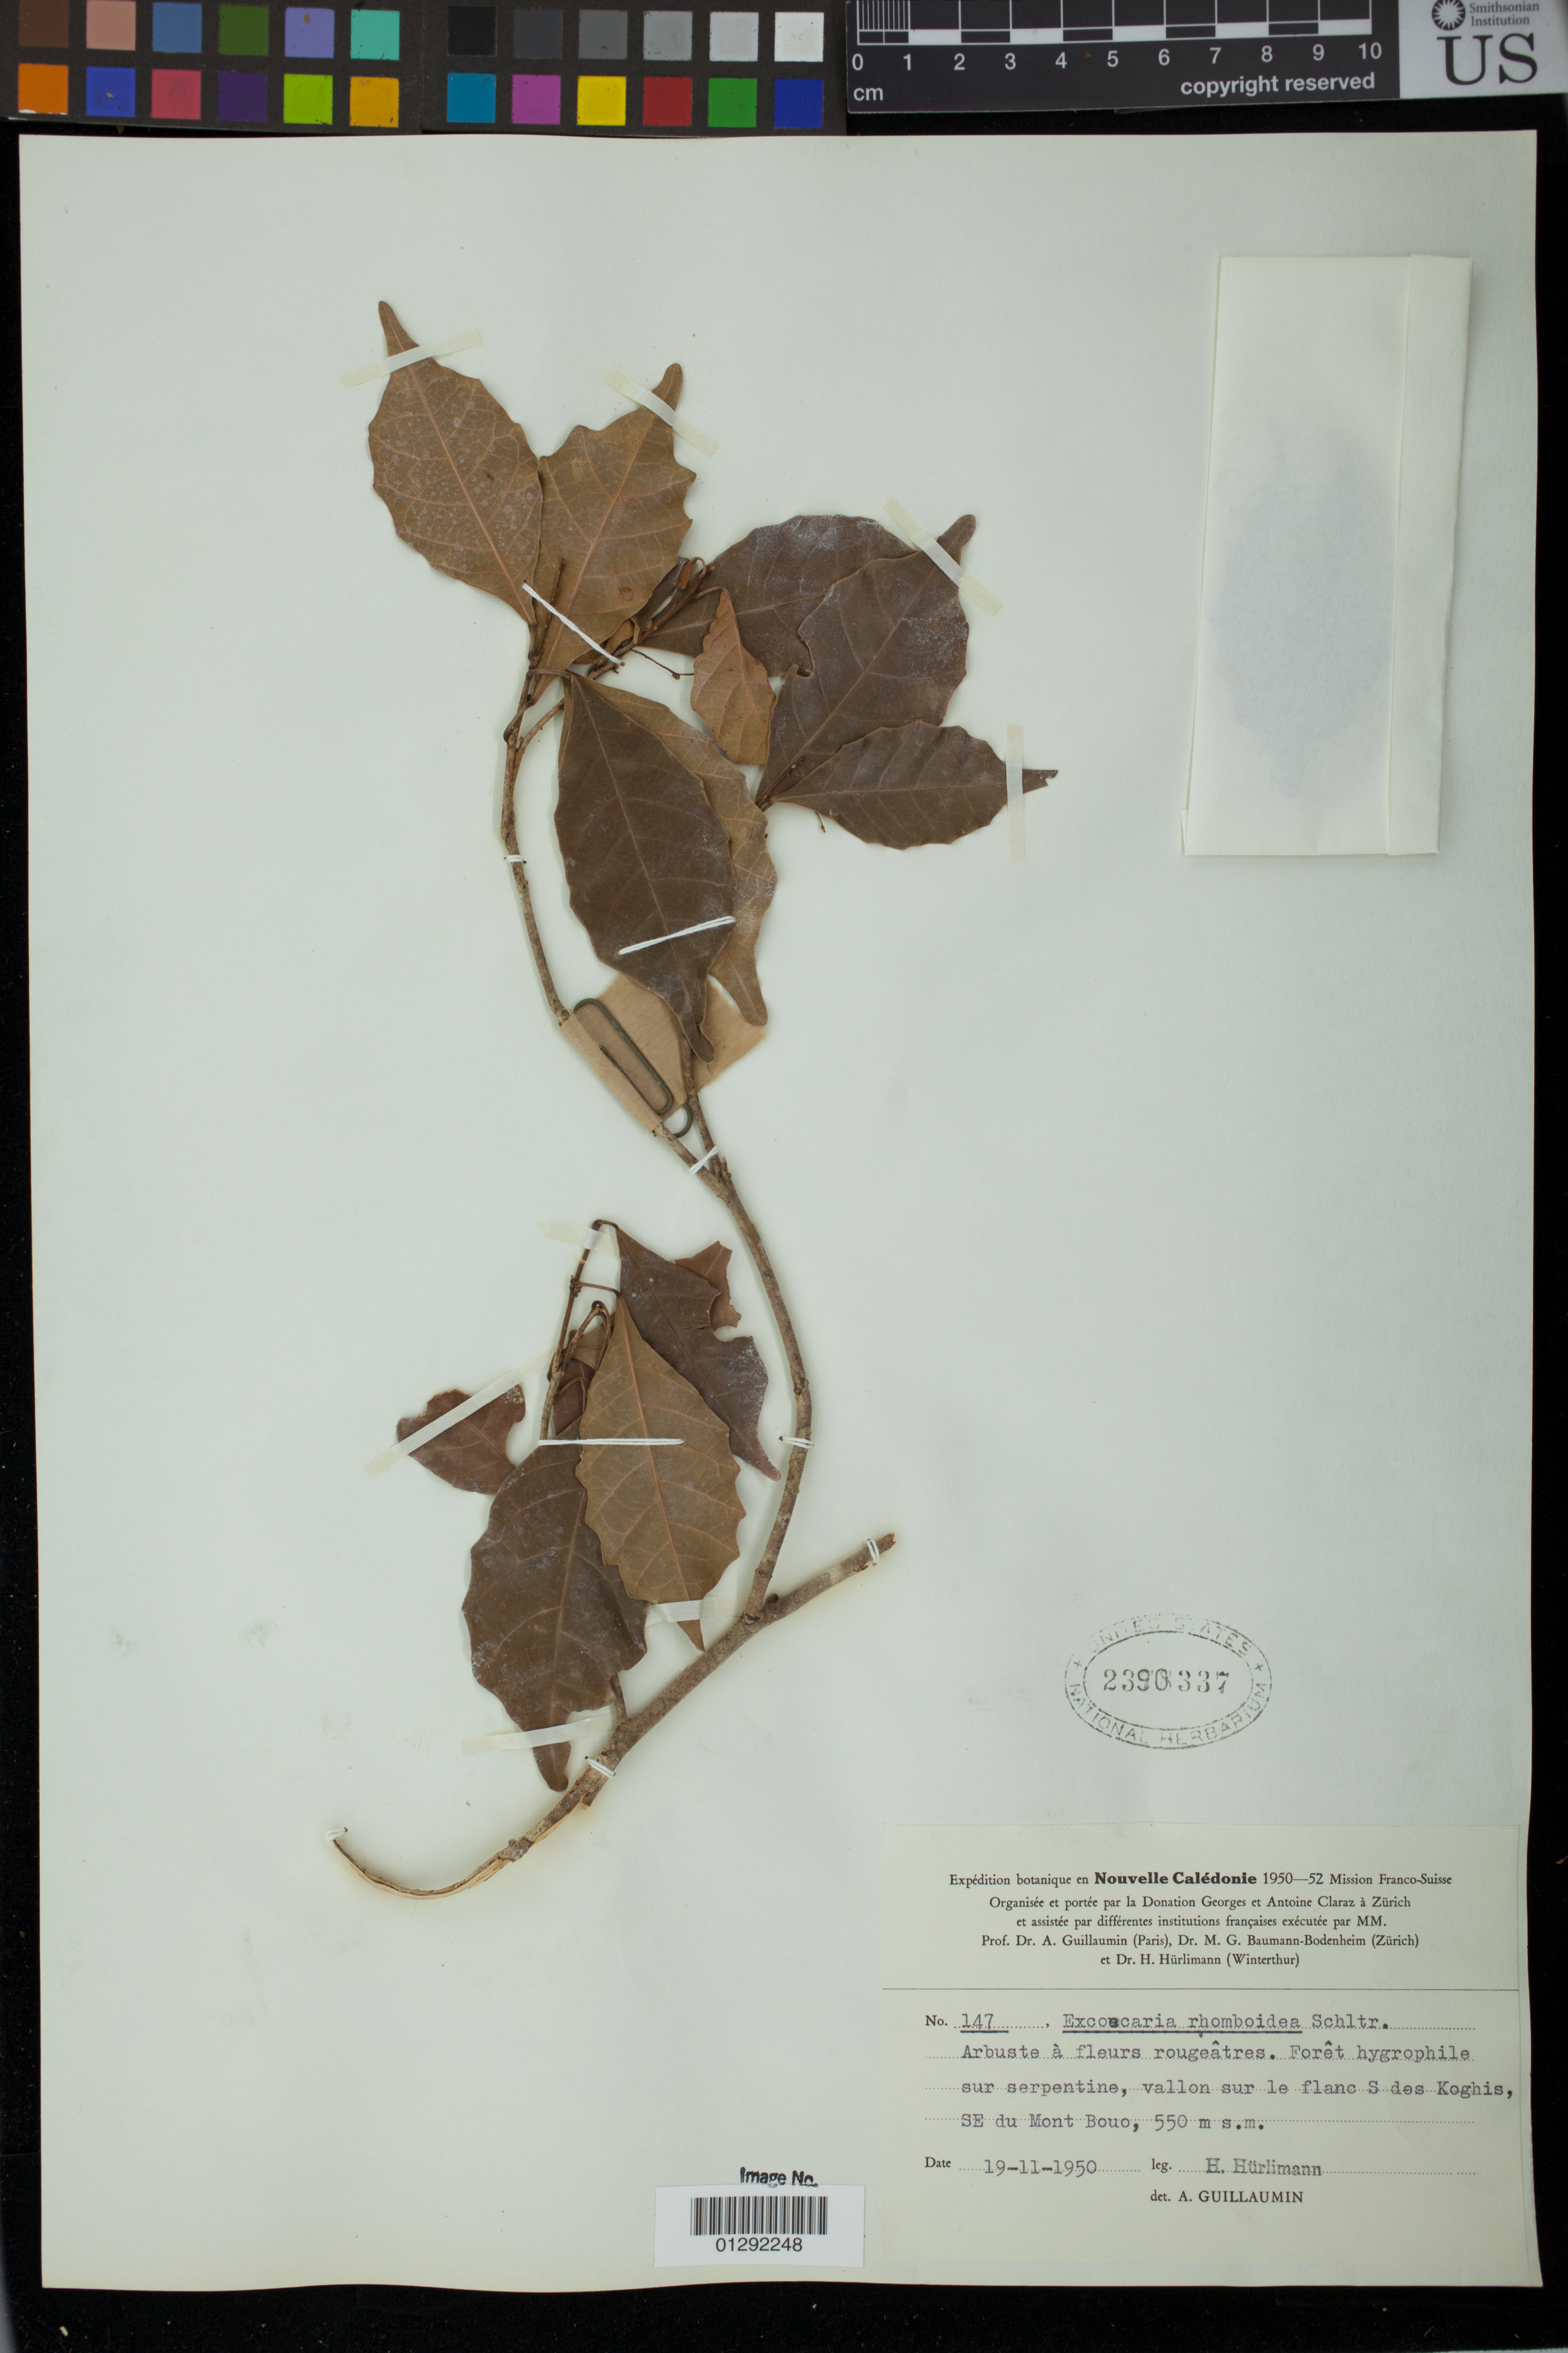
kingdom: Plantae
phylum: Tracheophyta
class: Magnoliopsida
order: Malpighiales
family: Euphorbiaceae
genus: Excoecaria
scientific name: Excoecaria rhomboidea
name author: Schltr.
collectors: H. Hurlimann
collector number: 147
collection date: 1950-11-19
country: New Caledonia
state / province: South Province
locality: Foret, hygrophile sur serpentine, vallon sur le flanc S des Koghis, SE du Mont Bouo.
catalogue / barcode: US 2390337